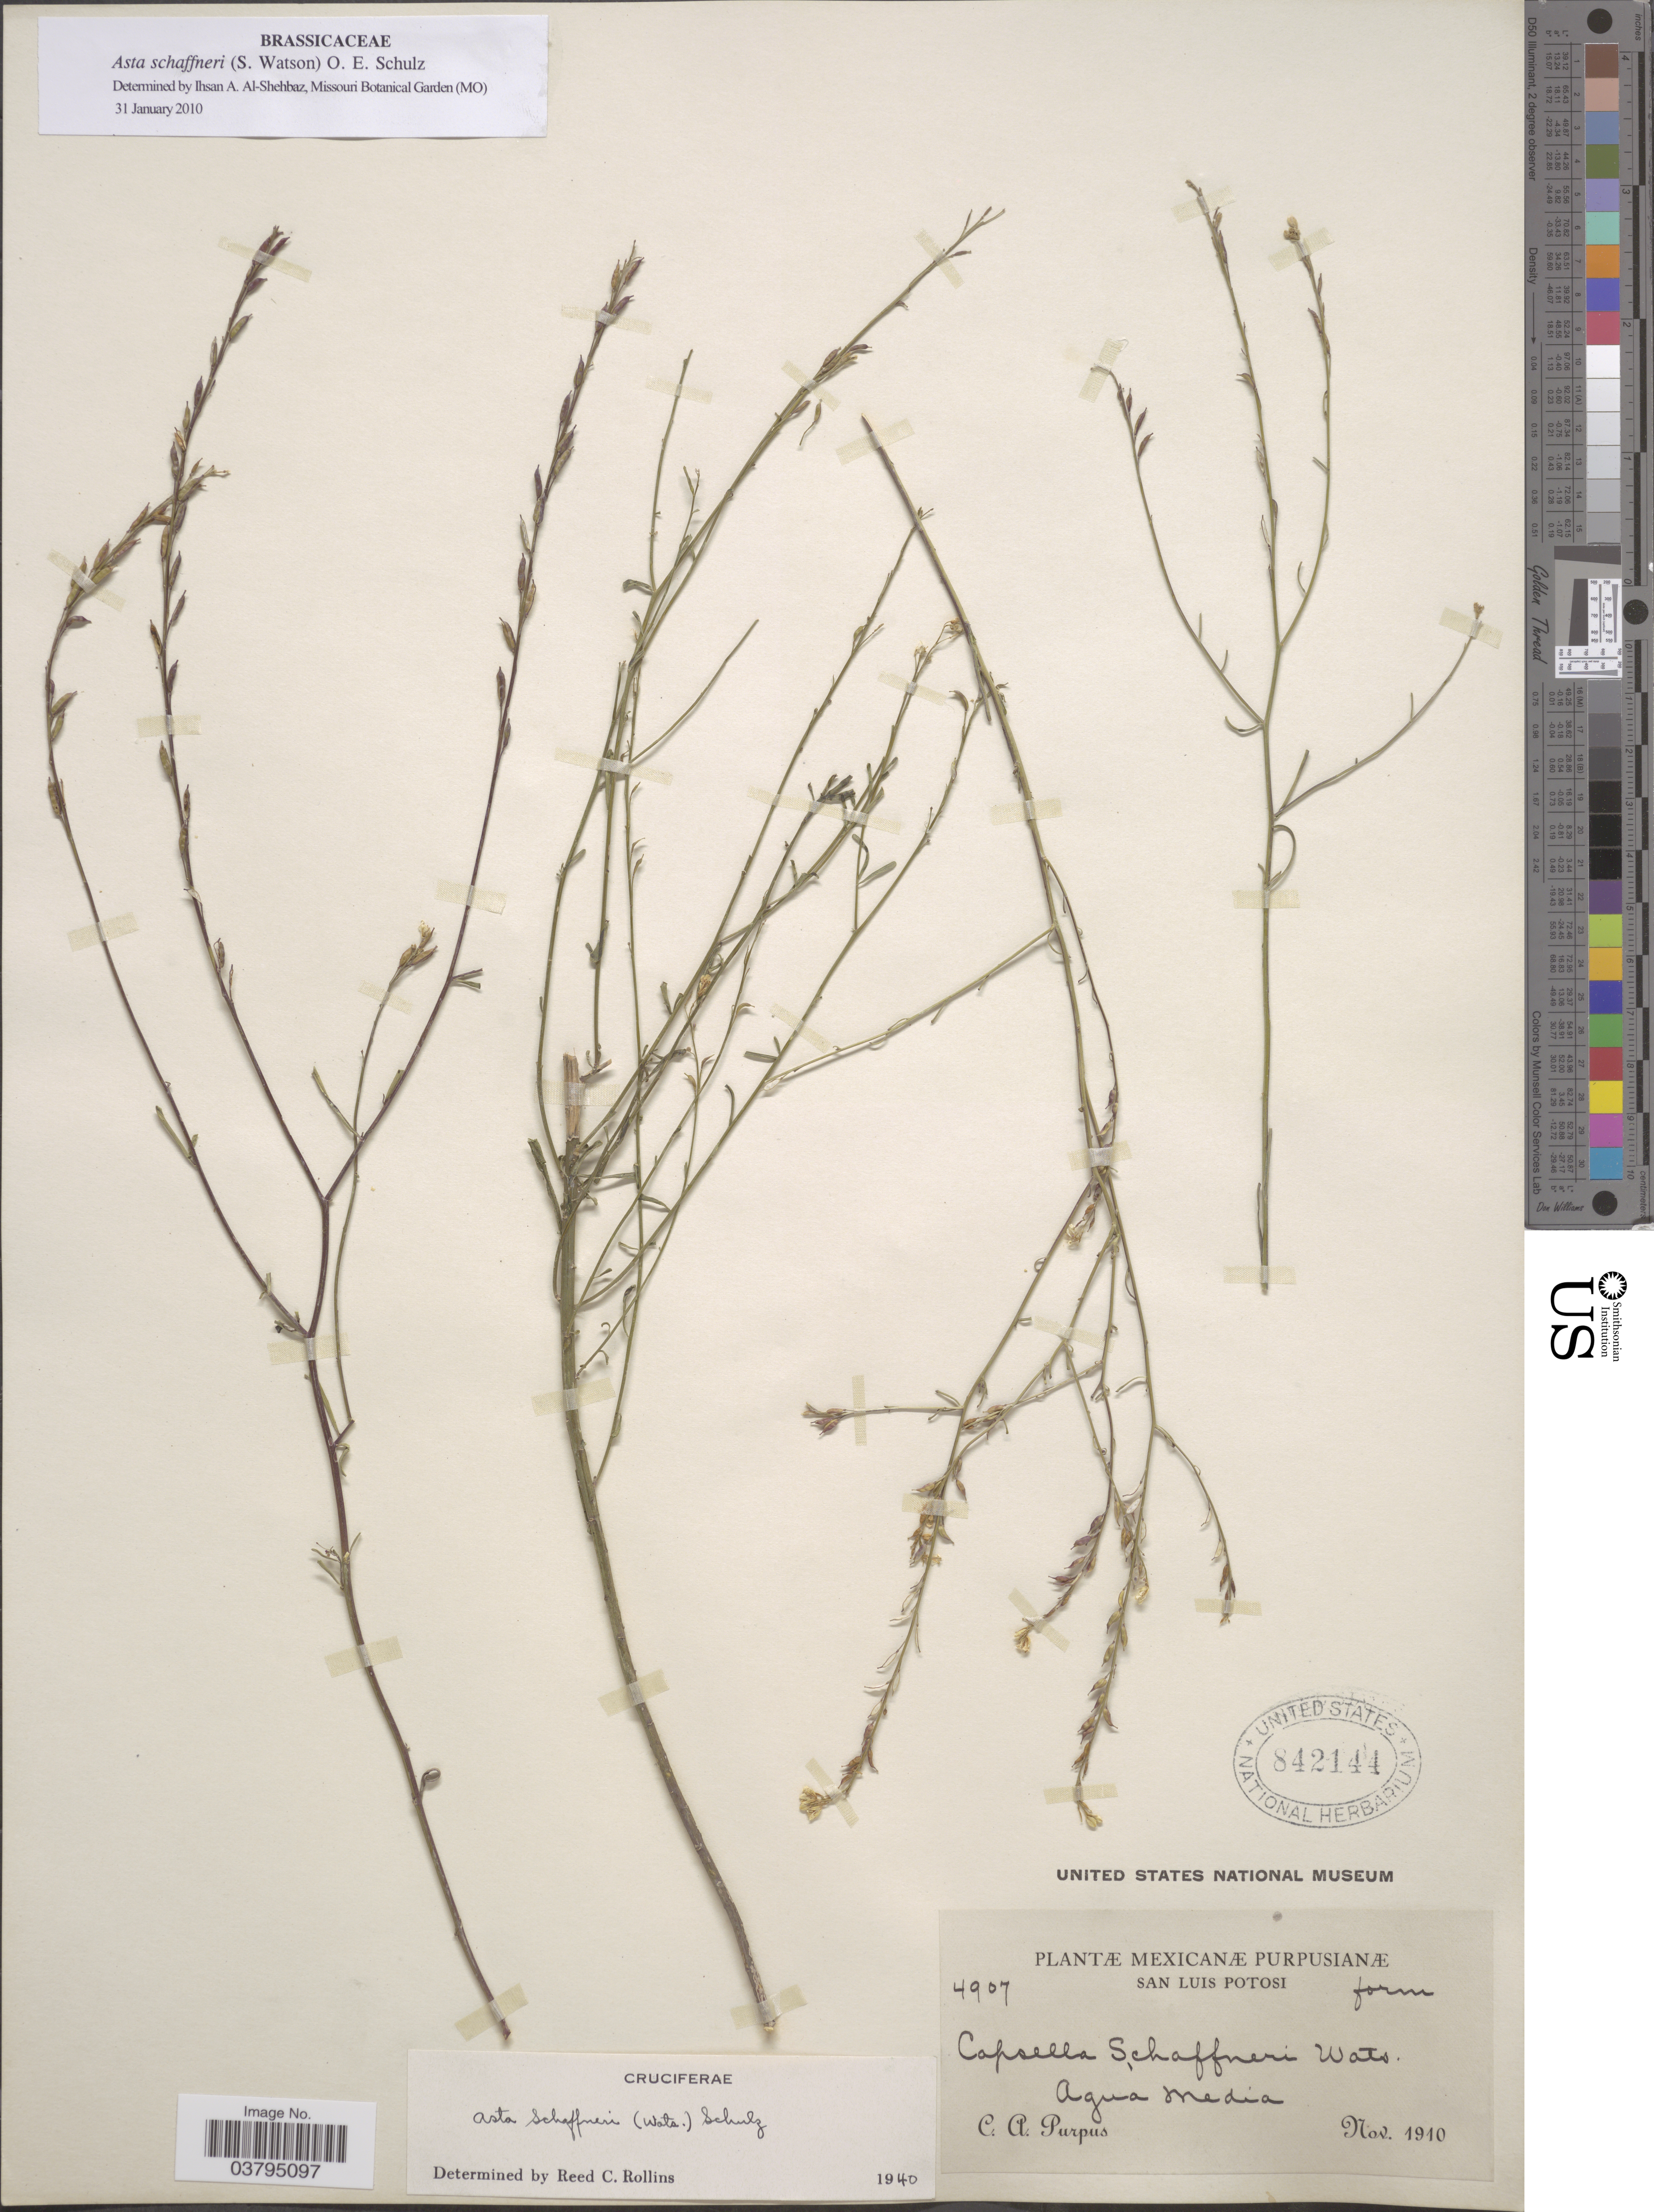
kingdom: Plantae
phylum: Tracheophyta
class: Magnoliopsida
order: Brassicales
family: Brassicaceae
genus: Asta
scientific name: Asta schaffneri var. schaffneri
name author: (S. Watson) O.E. Schulz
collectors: C. A. Purpus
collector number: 4907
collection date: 1910-11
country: Mexico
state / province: San Luis Potosí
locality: Agua Media.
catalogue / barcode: US 842144